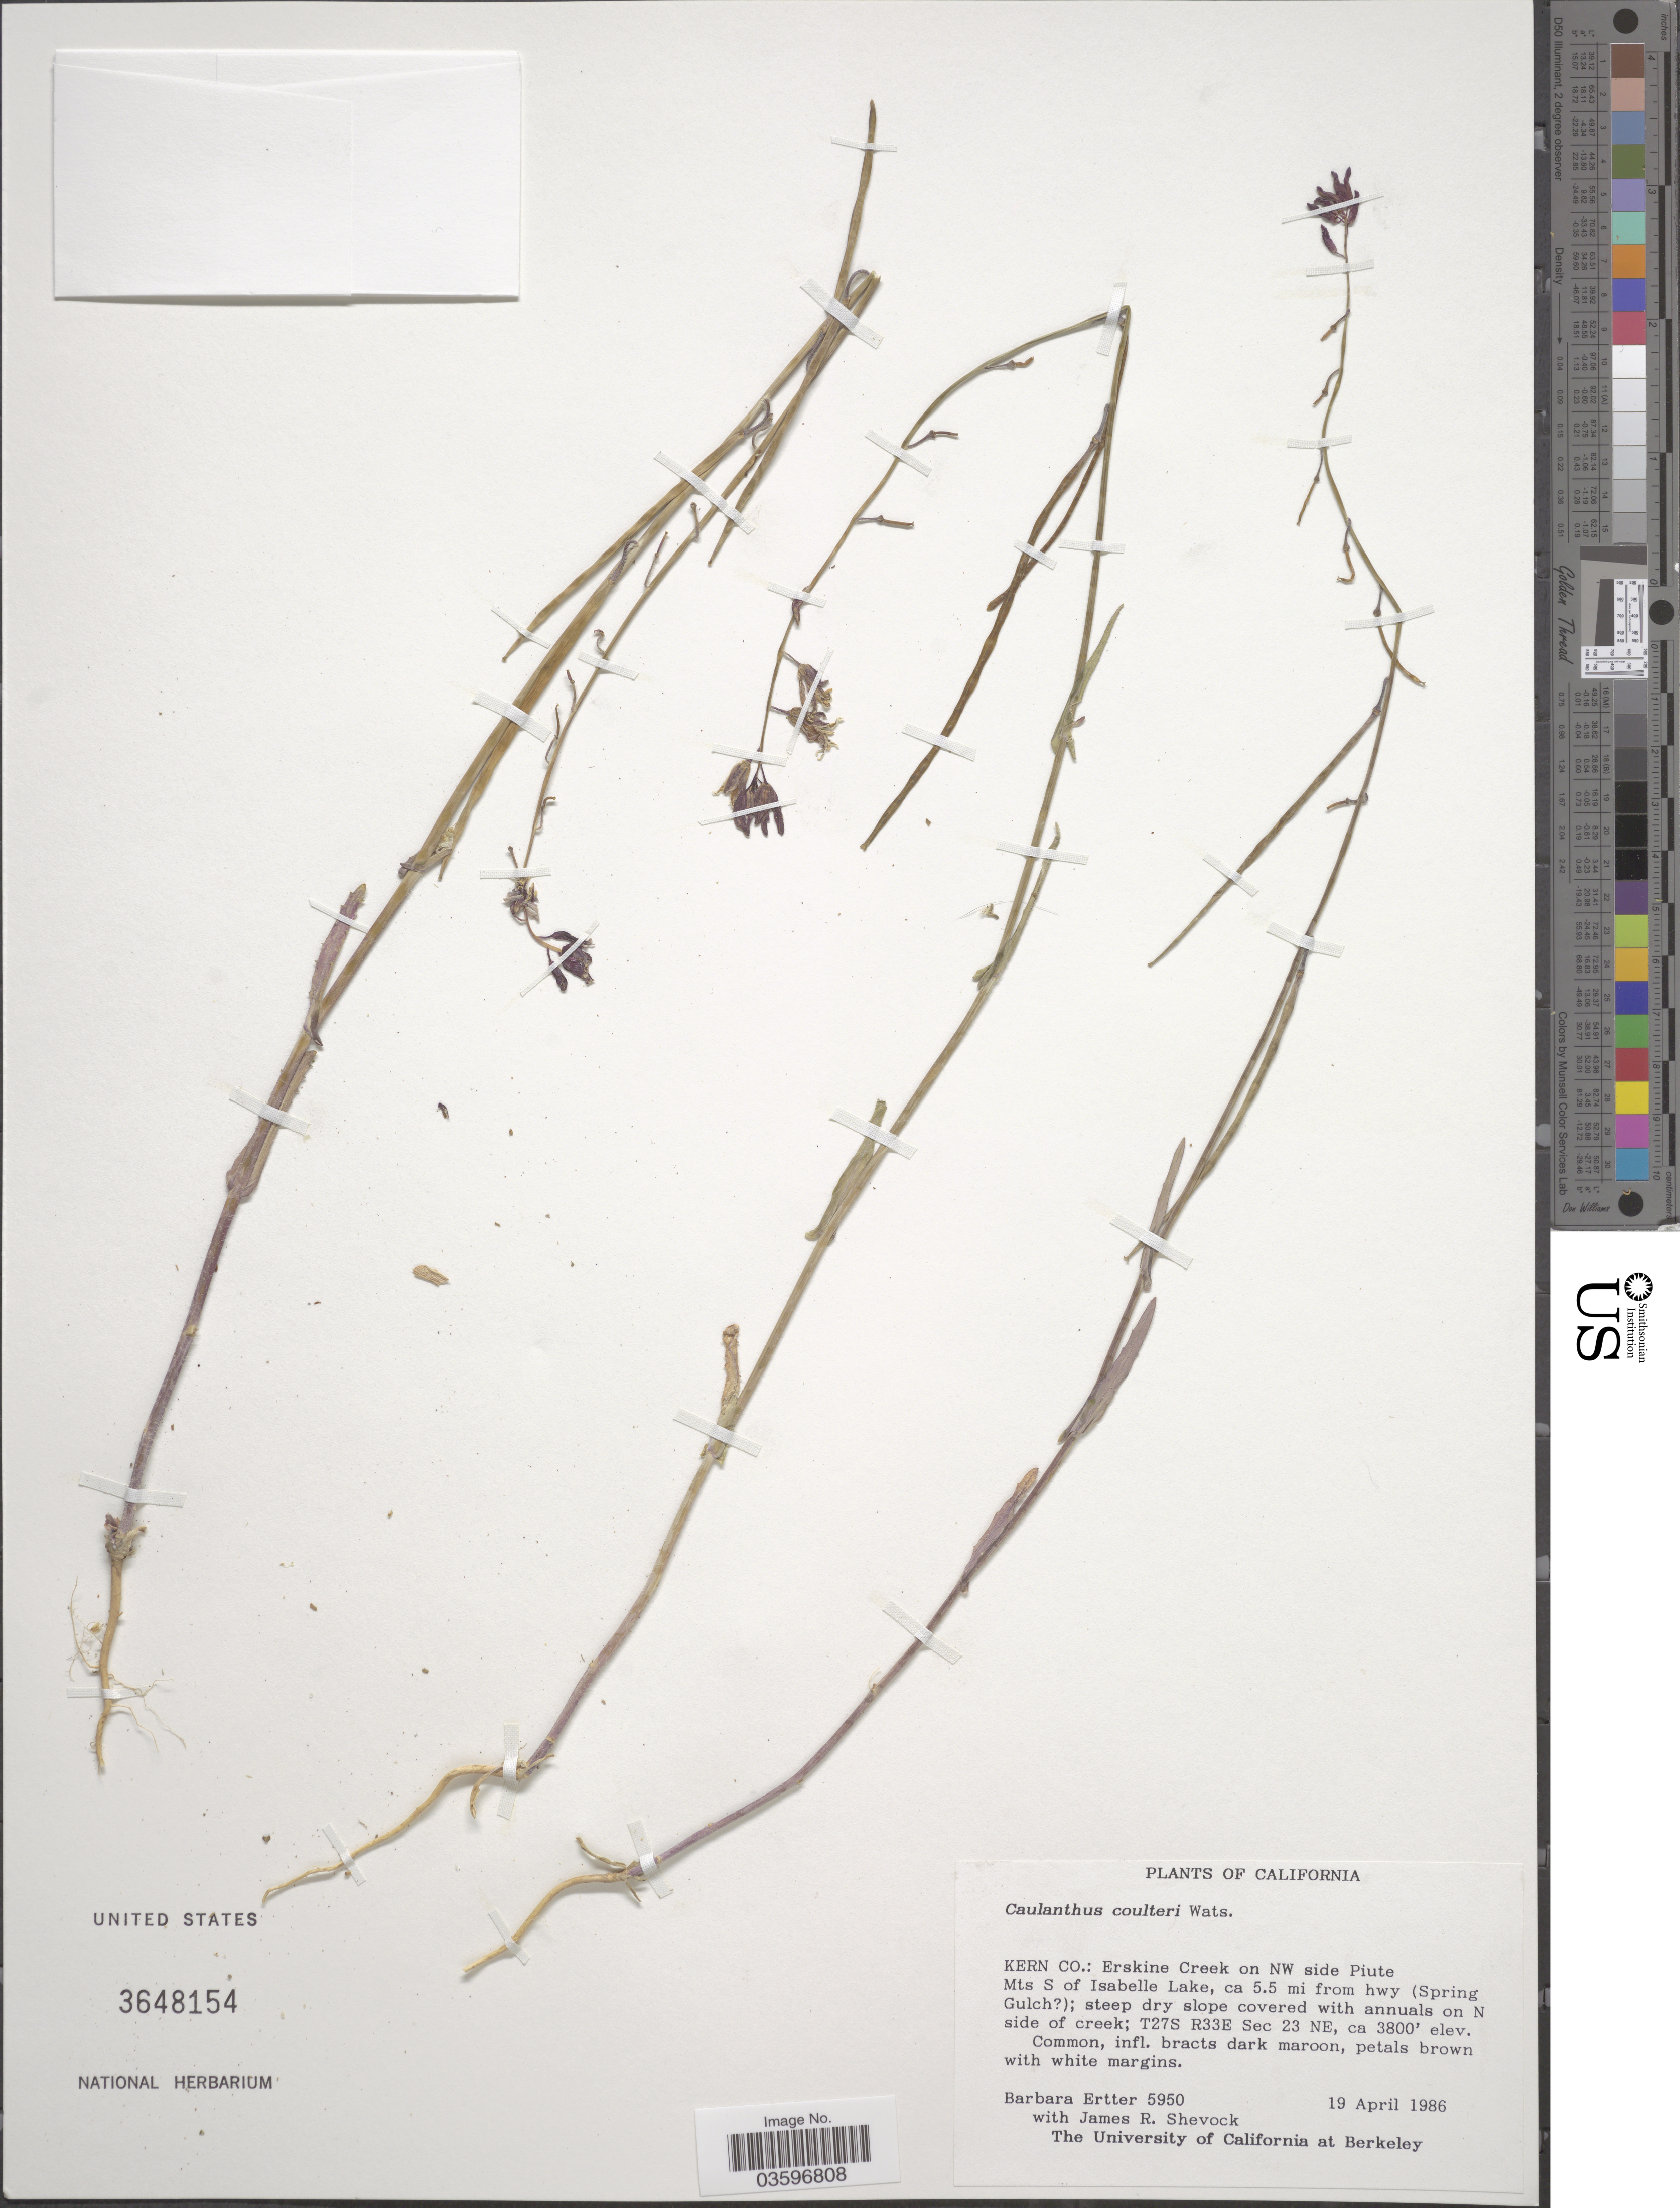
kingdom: Plantae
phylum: Tracheophyta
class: Magnoliopsida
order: Brassicales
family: Brassicaceae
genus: Caulanthus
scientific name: Caulanthus coulteri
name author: S. Watson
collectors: B. Ertter & J. R. Shevock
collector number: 5950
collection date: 1986-04-19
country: United States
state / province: California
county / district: Kern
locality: Kern Co.: Erskine Creek on NW side Piute Mts S of Isabelle Lake, ca 5.5 mi from hwy (Srping Gulch); on N side of creek; T27S R33E Sec 23 NE.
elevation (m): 1158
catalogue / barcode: US 3648154